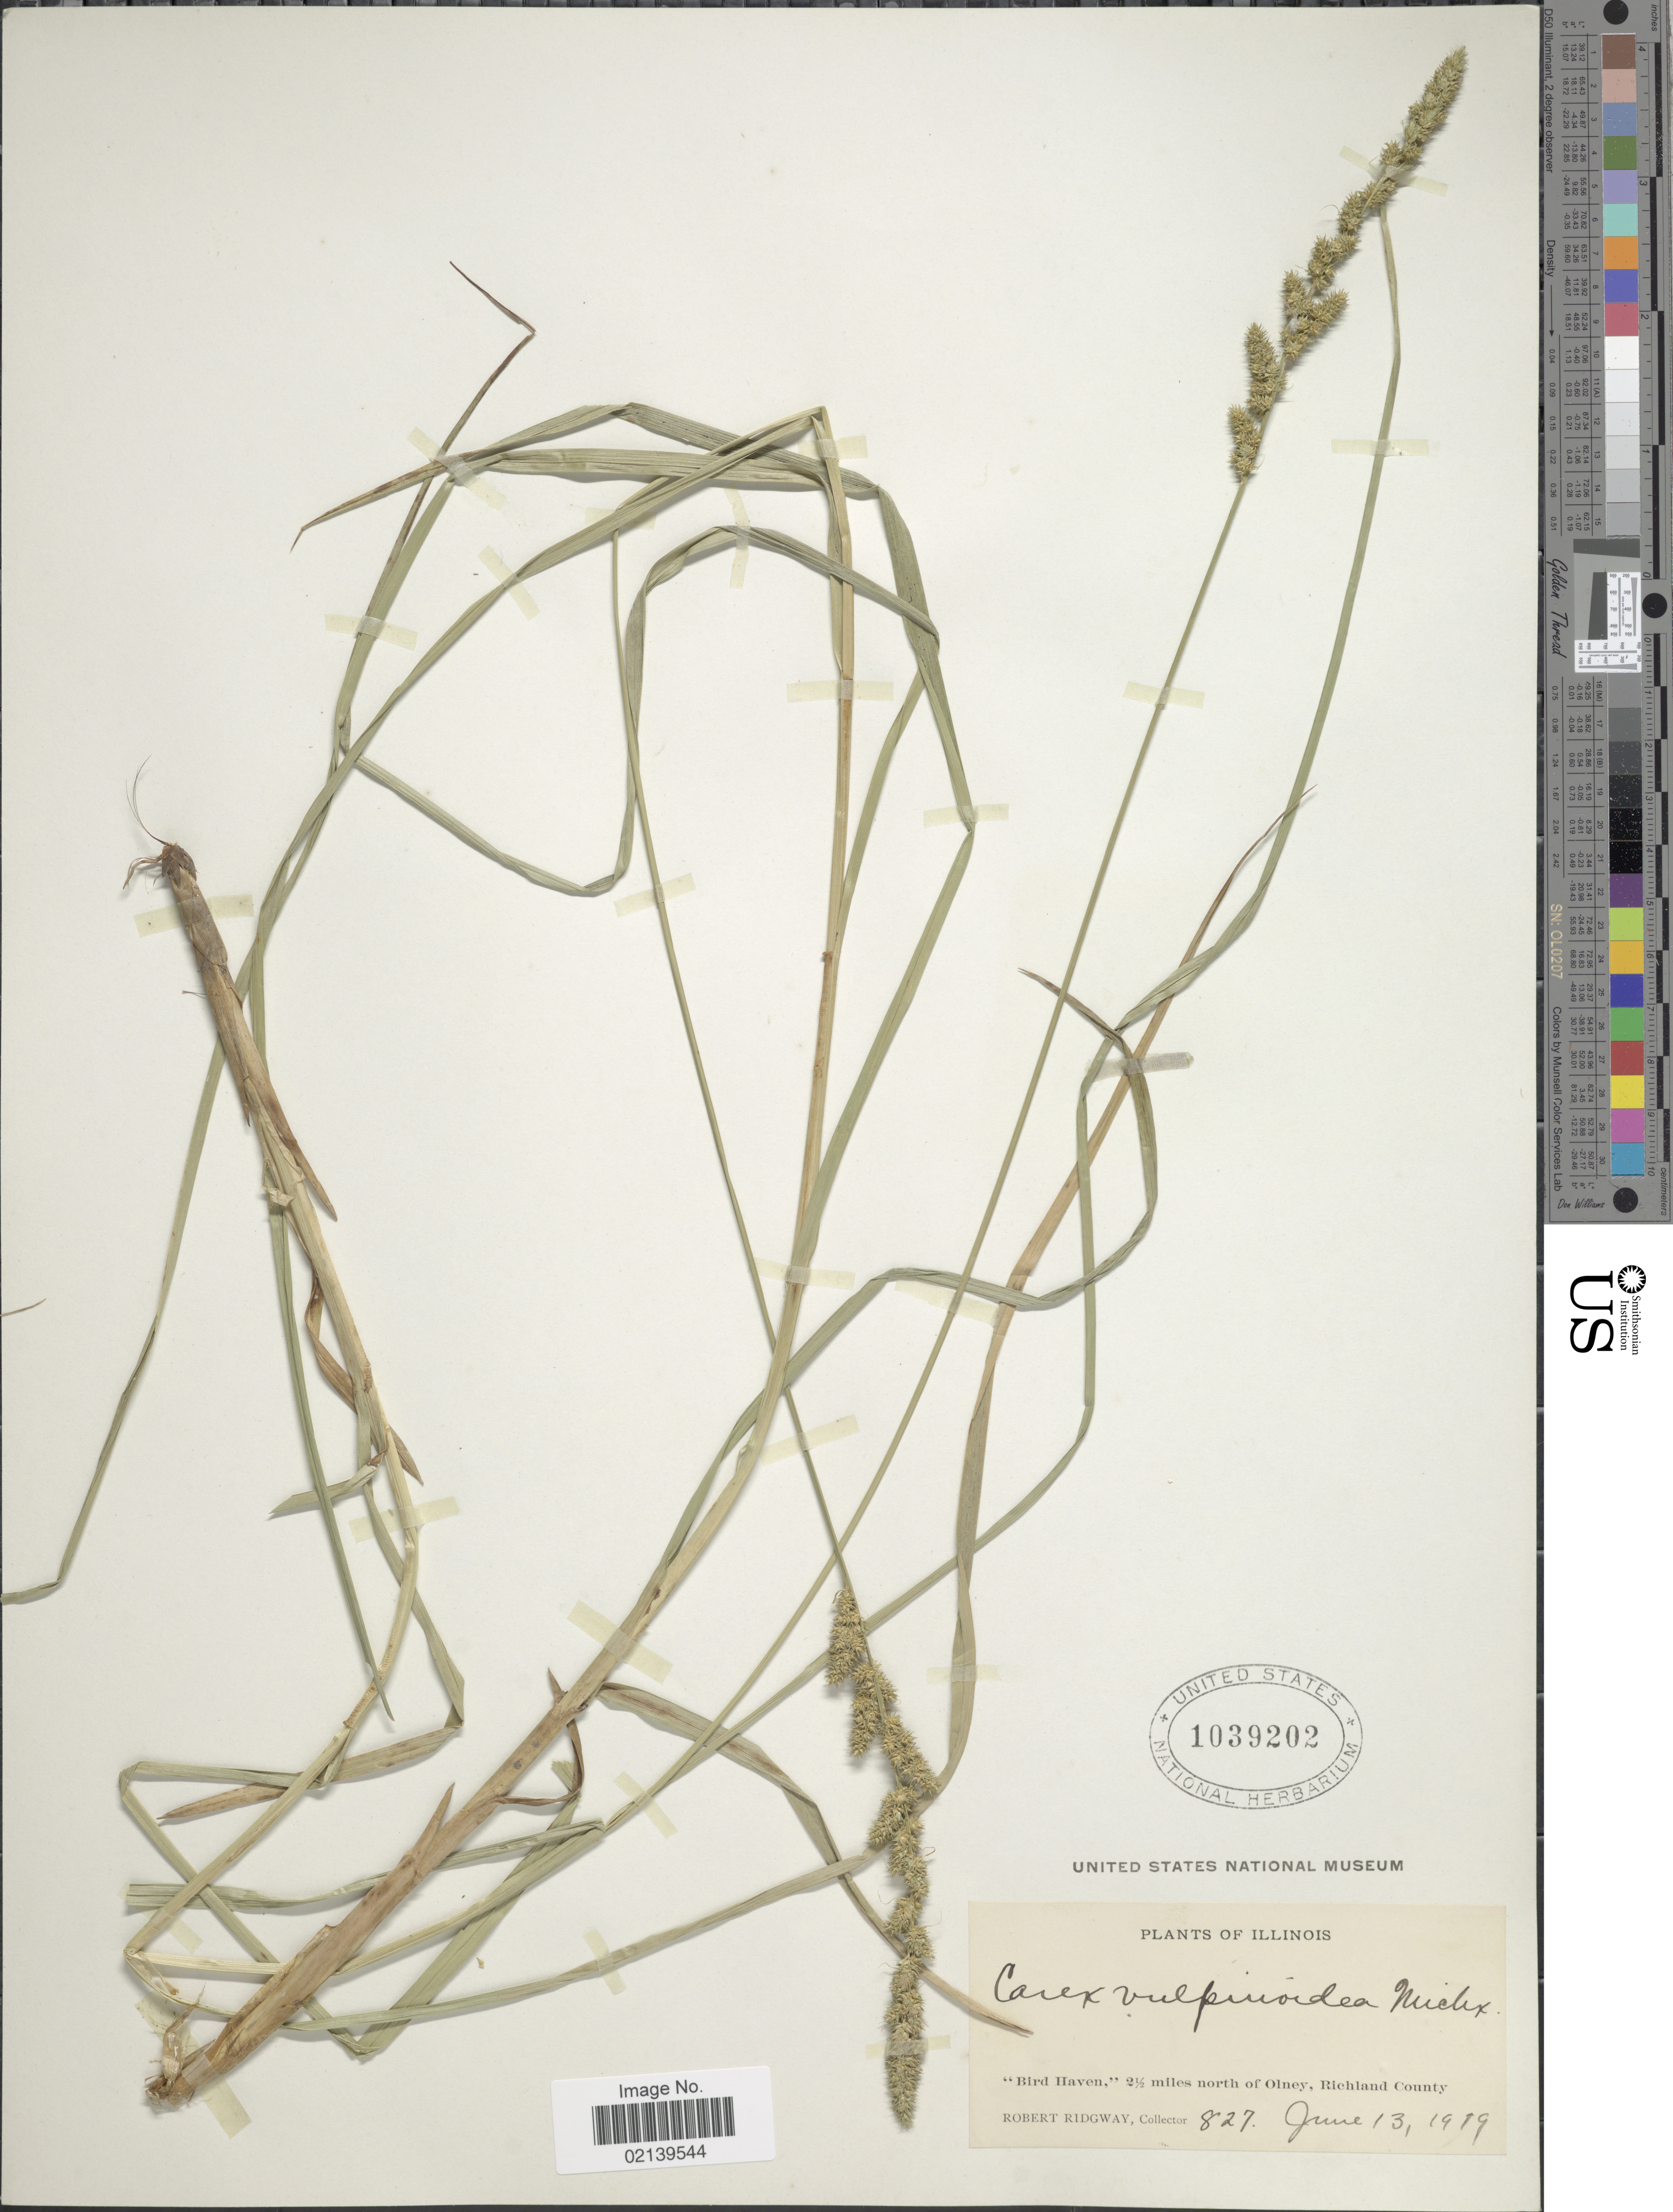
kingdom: Plantae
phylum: Tracheophyta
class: Liliopsida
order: Poales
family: Cyperaceae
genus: Carex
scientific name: Carex vulpinoidea Michx.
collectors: R. Ridgway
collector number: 827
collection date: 1919-06-13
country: United States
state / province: Illinois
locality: Bird Haven,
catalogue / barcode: US 1039202